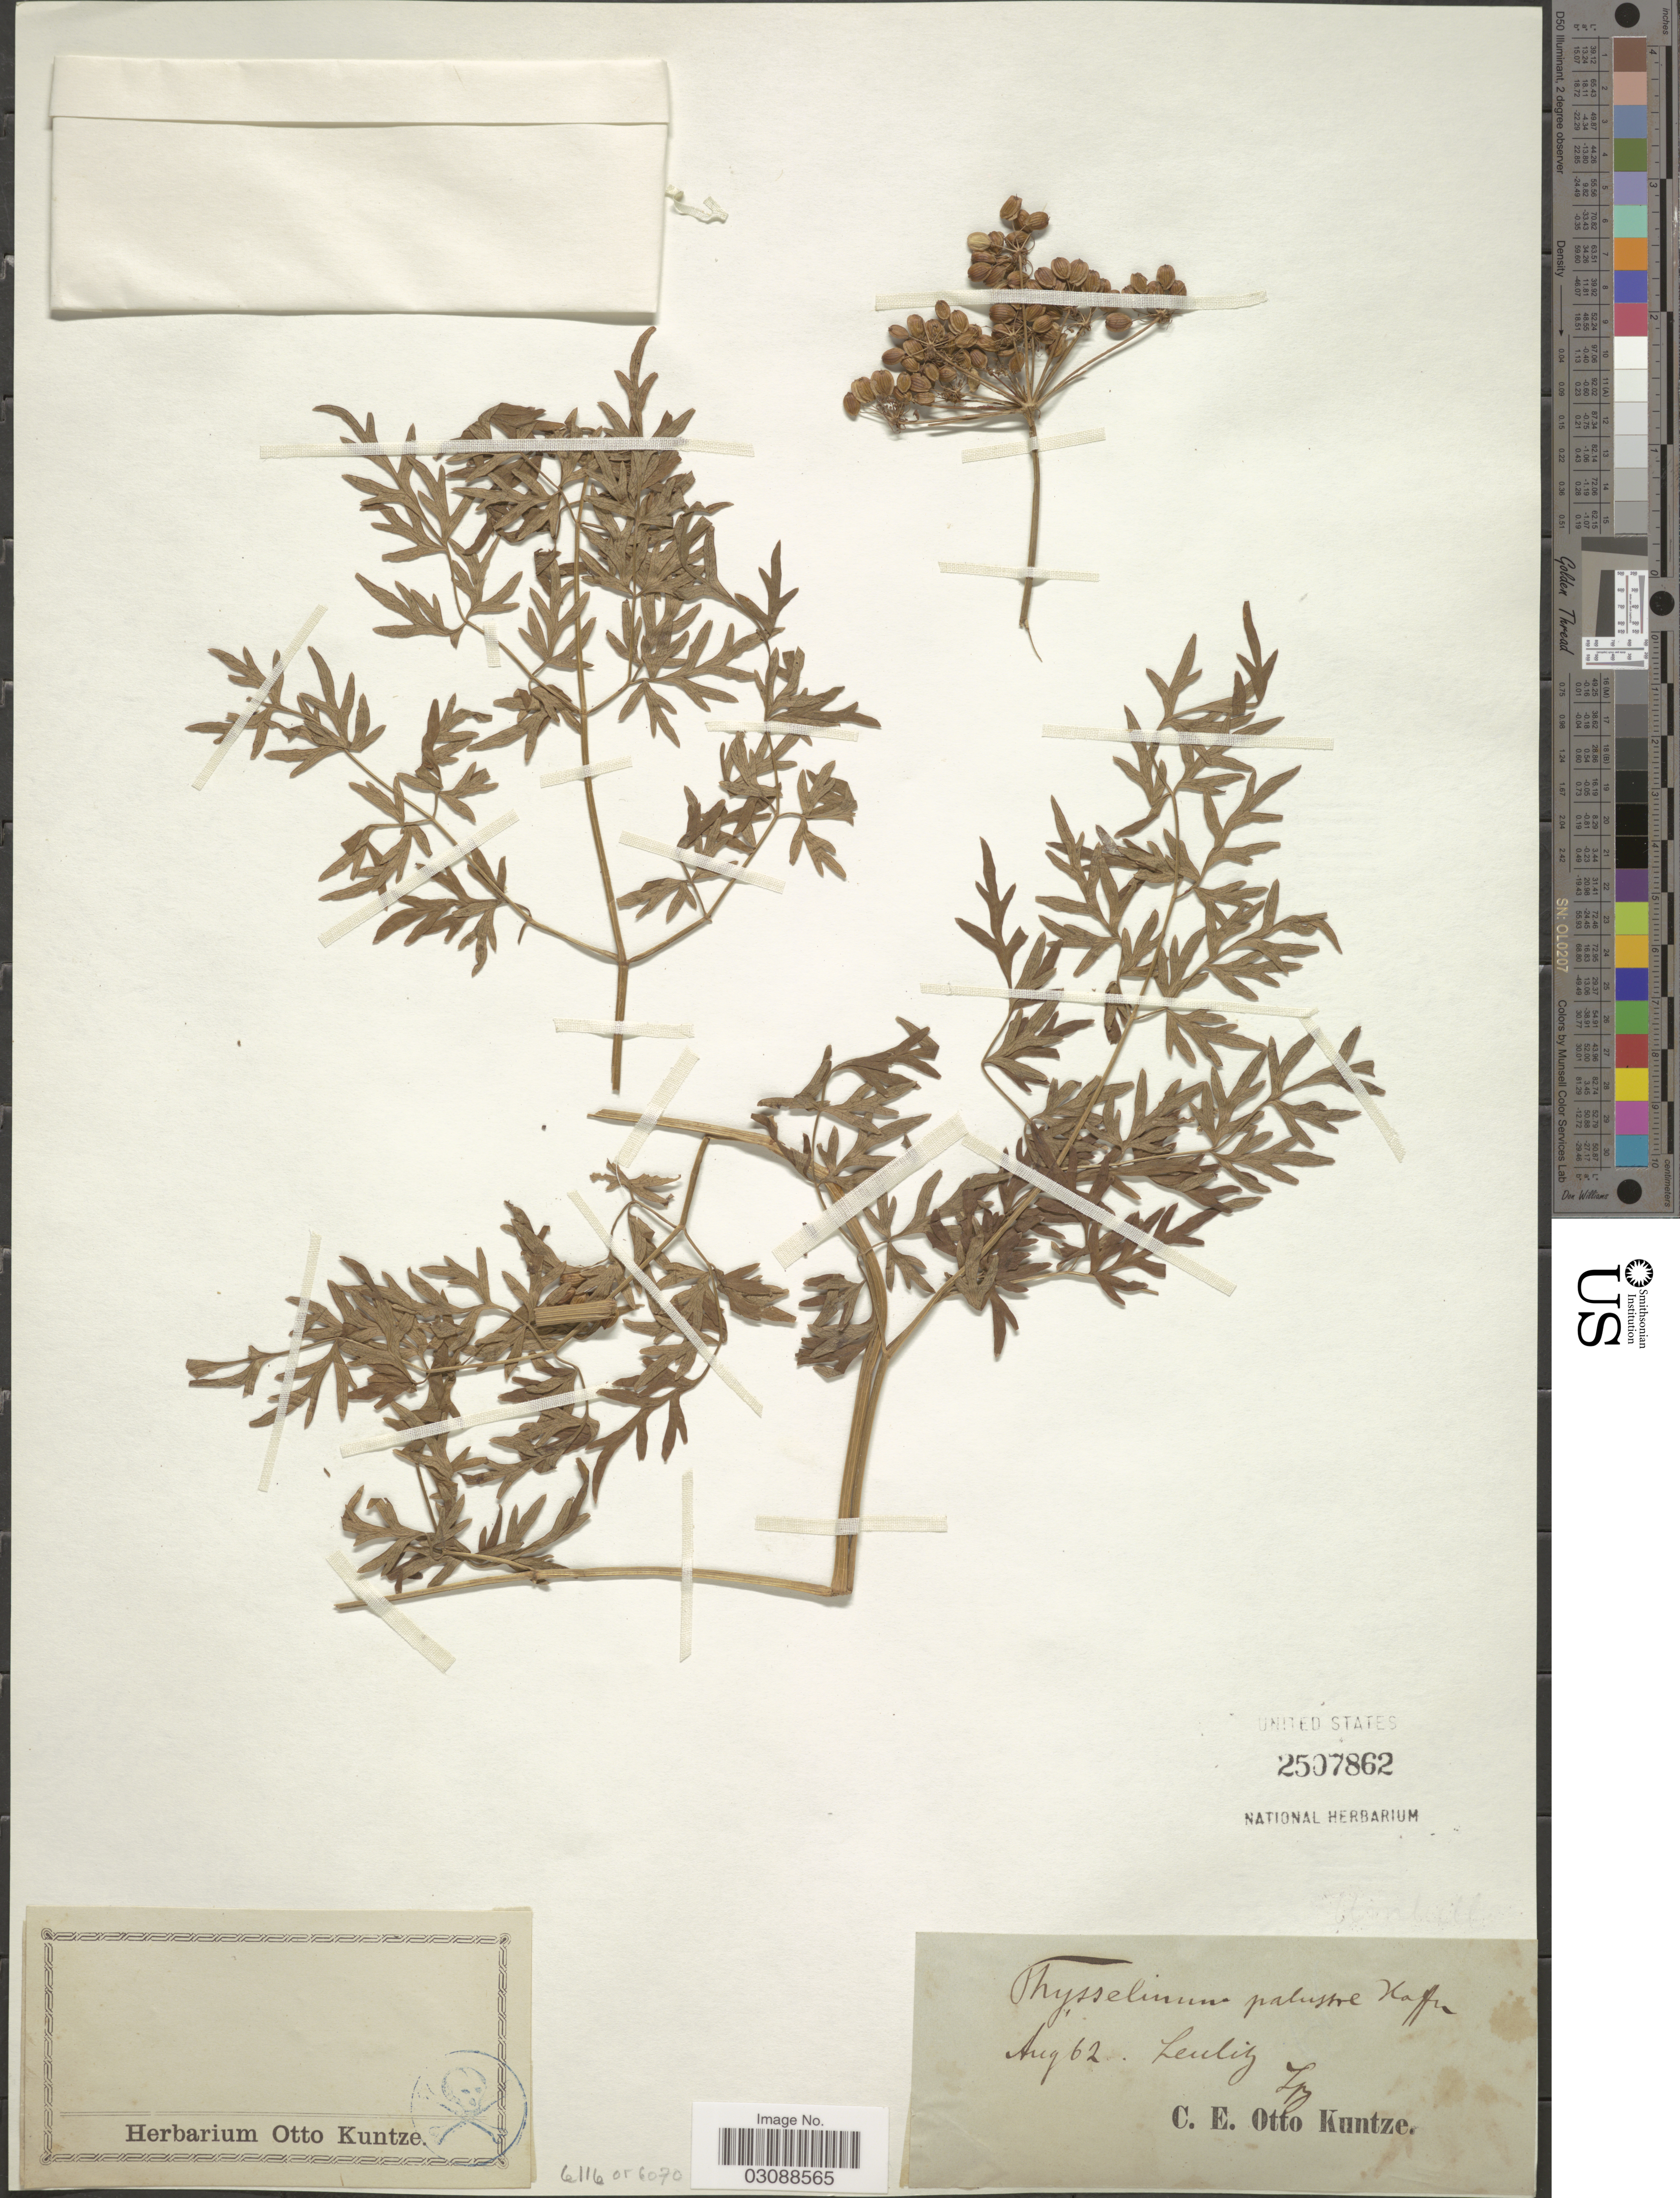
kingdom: Plantae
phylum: Tracheophyta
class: Magnoliopsida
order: Apiales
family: Apiaceae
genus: Selinum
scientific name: Selinum palustre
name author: L.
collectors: C.E.O. Kuntze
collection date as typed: Transcribed d/m/y: /8/62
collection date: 1862-08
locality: Leulig [interpreted].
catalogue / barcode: US 2507862